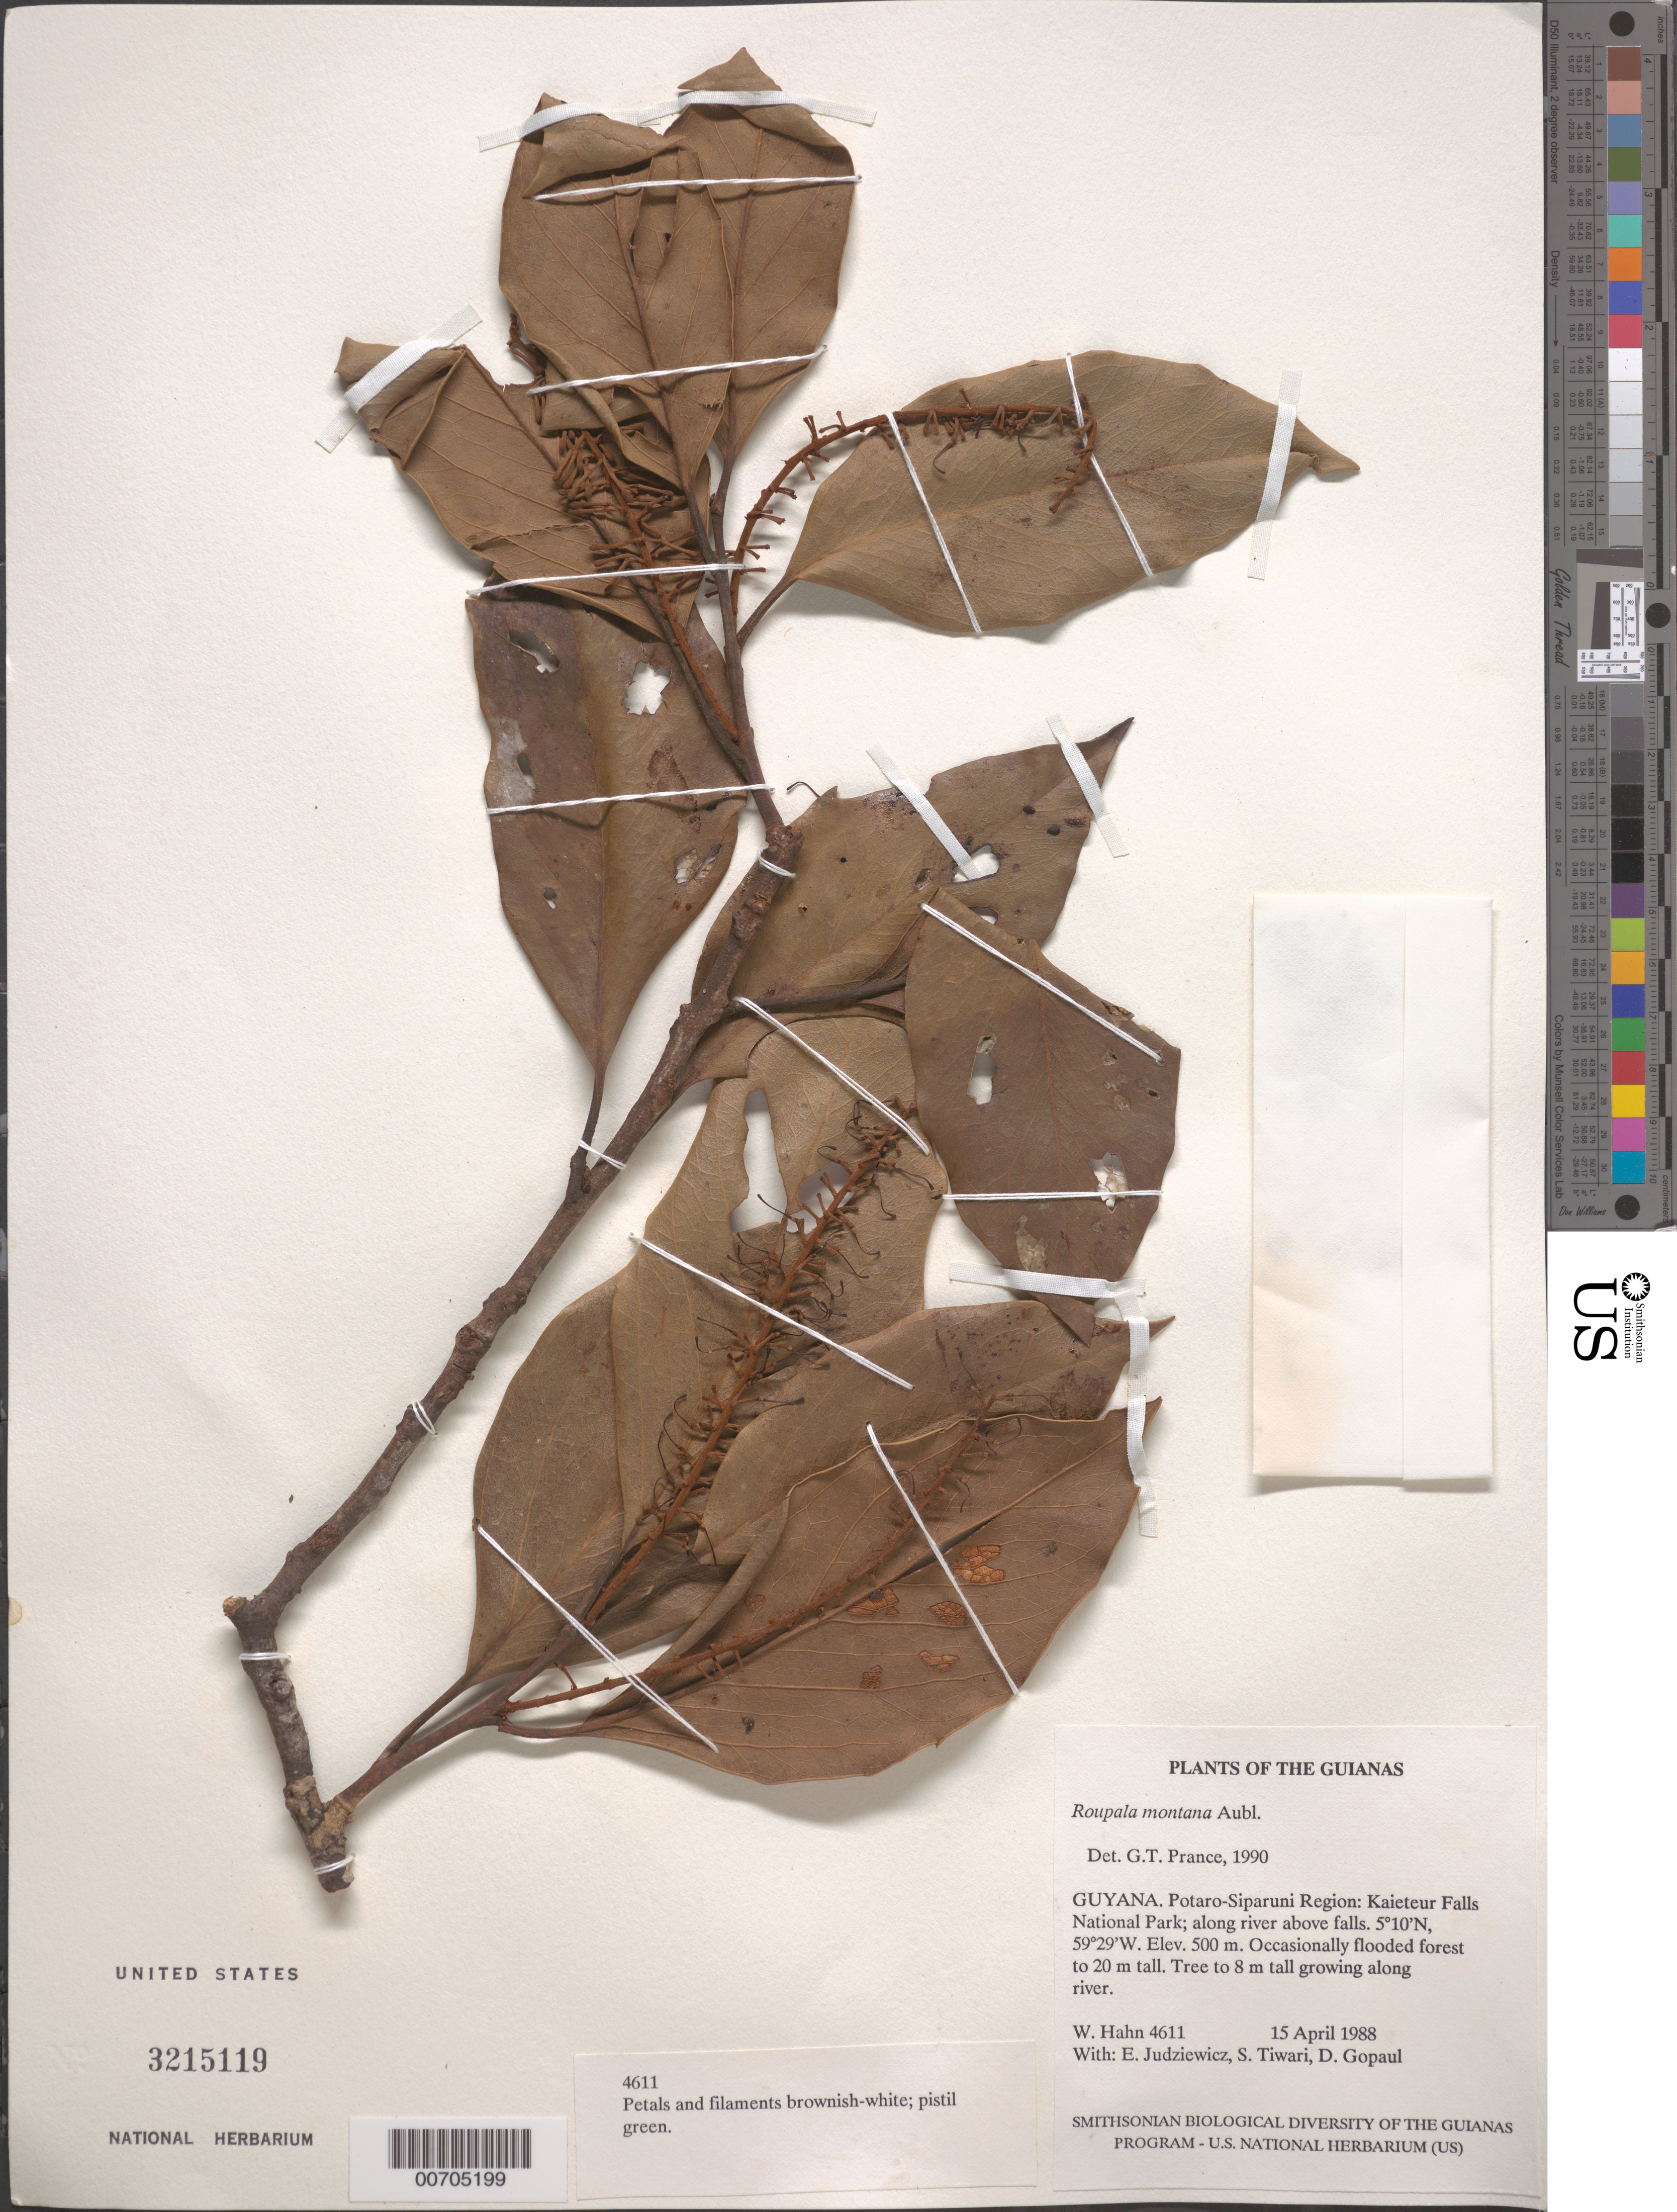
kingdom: Plantae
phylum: Tracheophyta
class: Magnoliopsida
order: Proteales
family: Proteaceae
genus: Roupala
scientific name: Roupala montana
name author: Aubl.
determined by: Prance, G. T.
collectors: W. Hahn, E. J. Judziewicz, S. Tiwari & D. Gopaul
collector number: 4611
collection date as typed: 15 April 1988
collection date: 1988-04-15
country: Guyana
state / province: Potaro-Siparuni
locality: Kaieteur Falls National Park; along river above falls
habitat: Occasionally flooded forest to 20 m tall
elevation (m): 500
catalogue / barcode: US 3215119